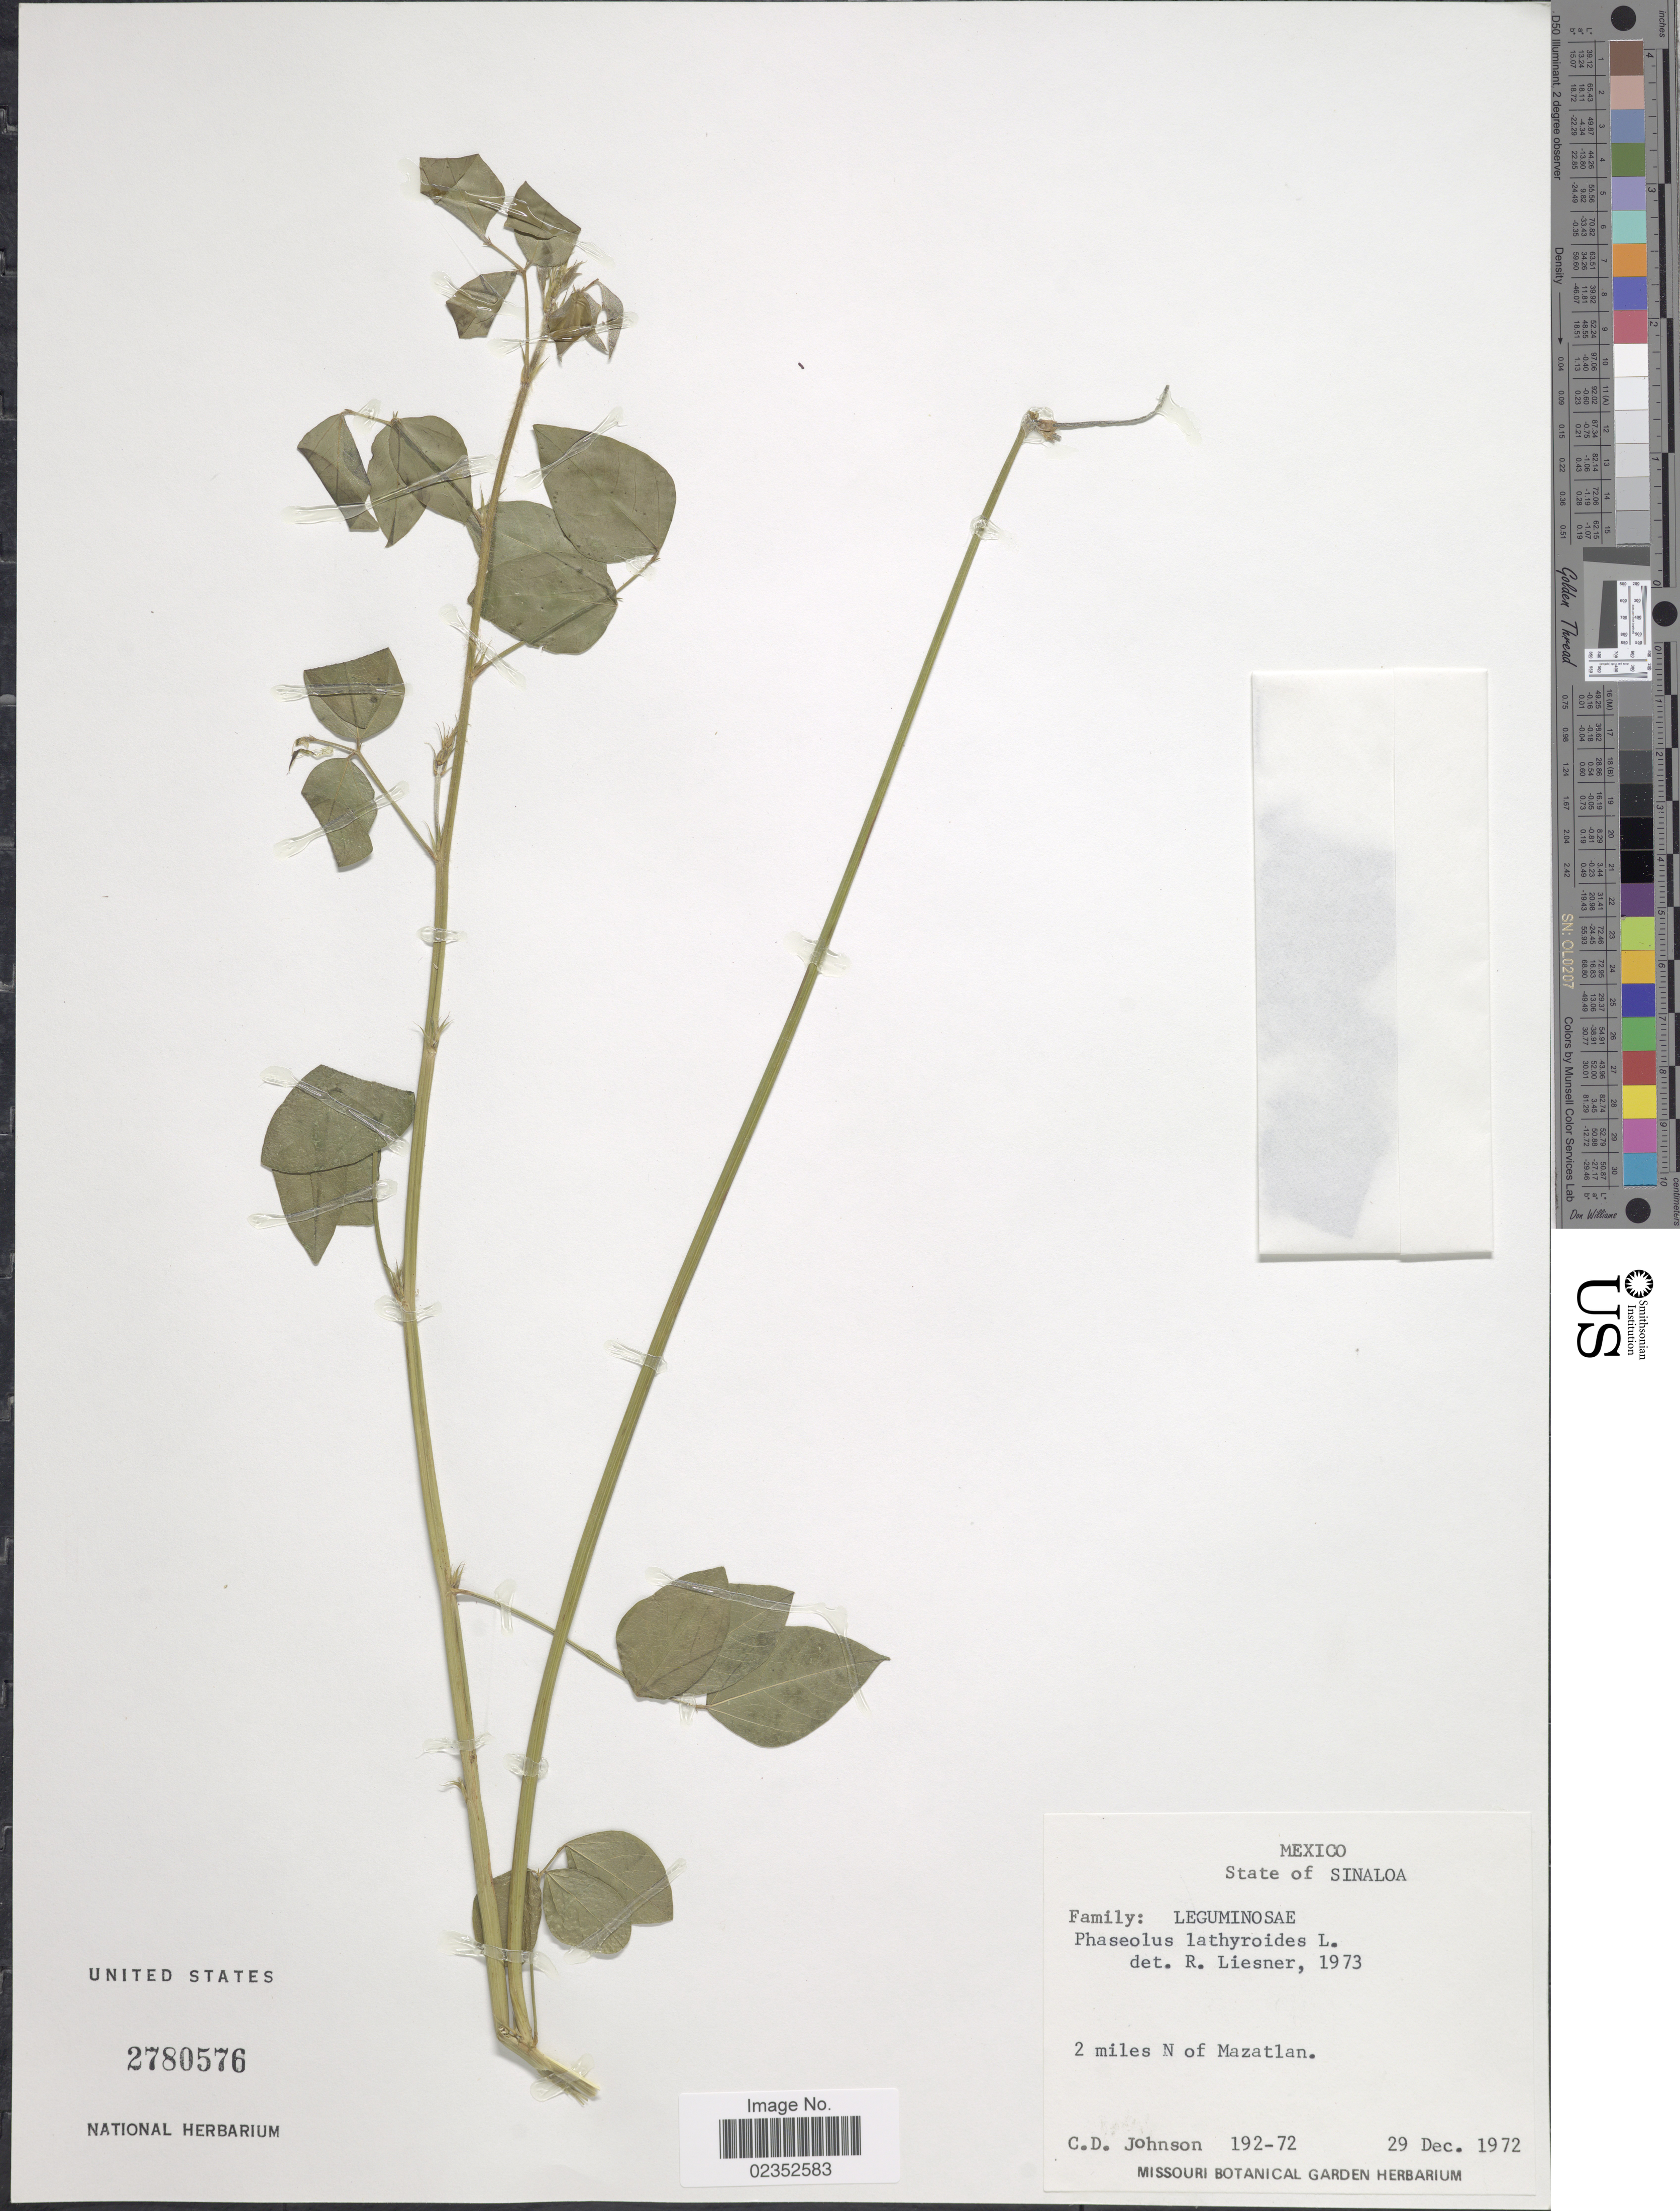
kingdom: Plantae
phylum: Tracheophyta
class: Magnoliopsida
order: Fabales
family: Fabaceae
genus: Macroptilium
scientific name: Macroptilium lathyroides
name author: (L.) Urb.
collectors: C. D. Johnson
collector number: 192-72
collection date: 1972-12-29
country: Mexico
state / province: Sinaloa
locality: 2 miles N of Mazatlan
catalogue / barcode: US 2780576